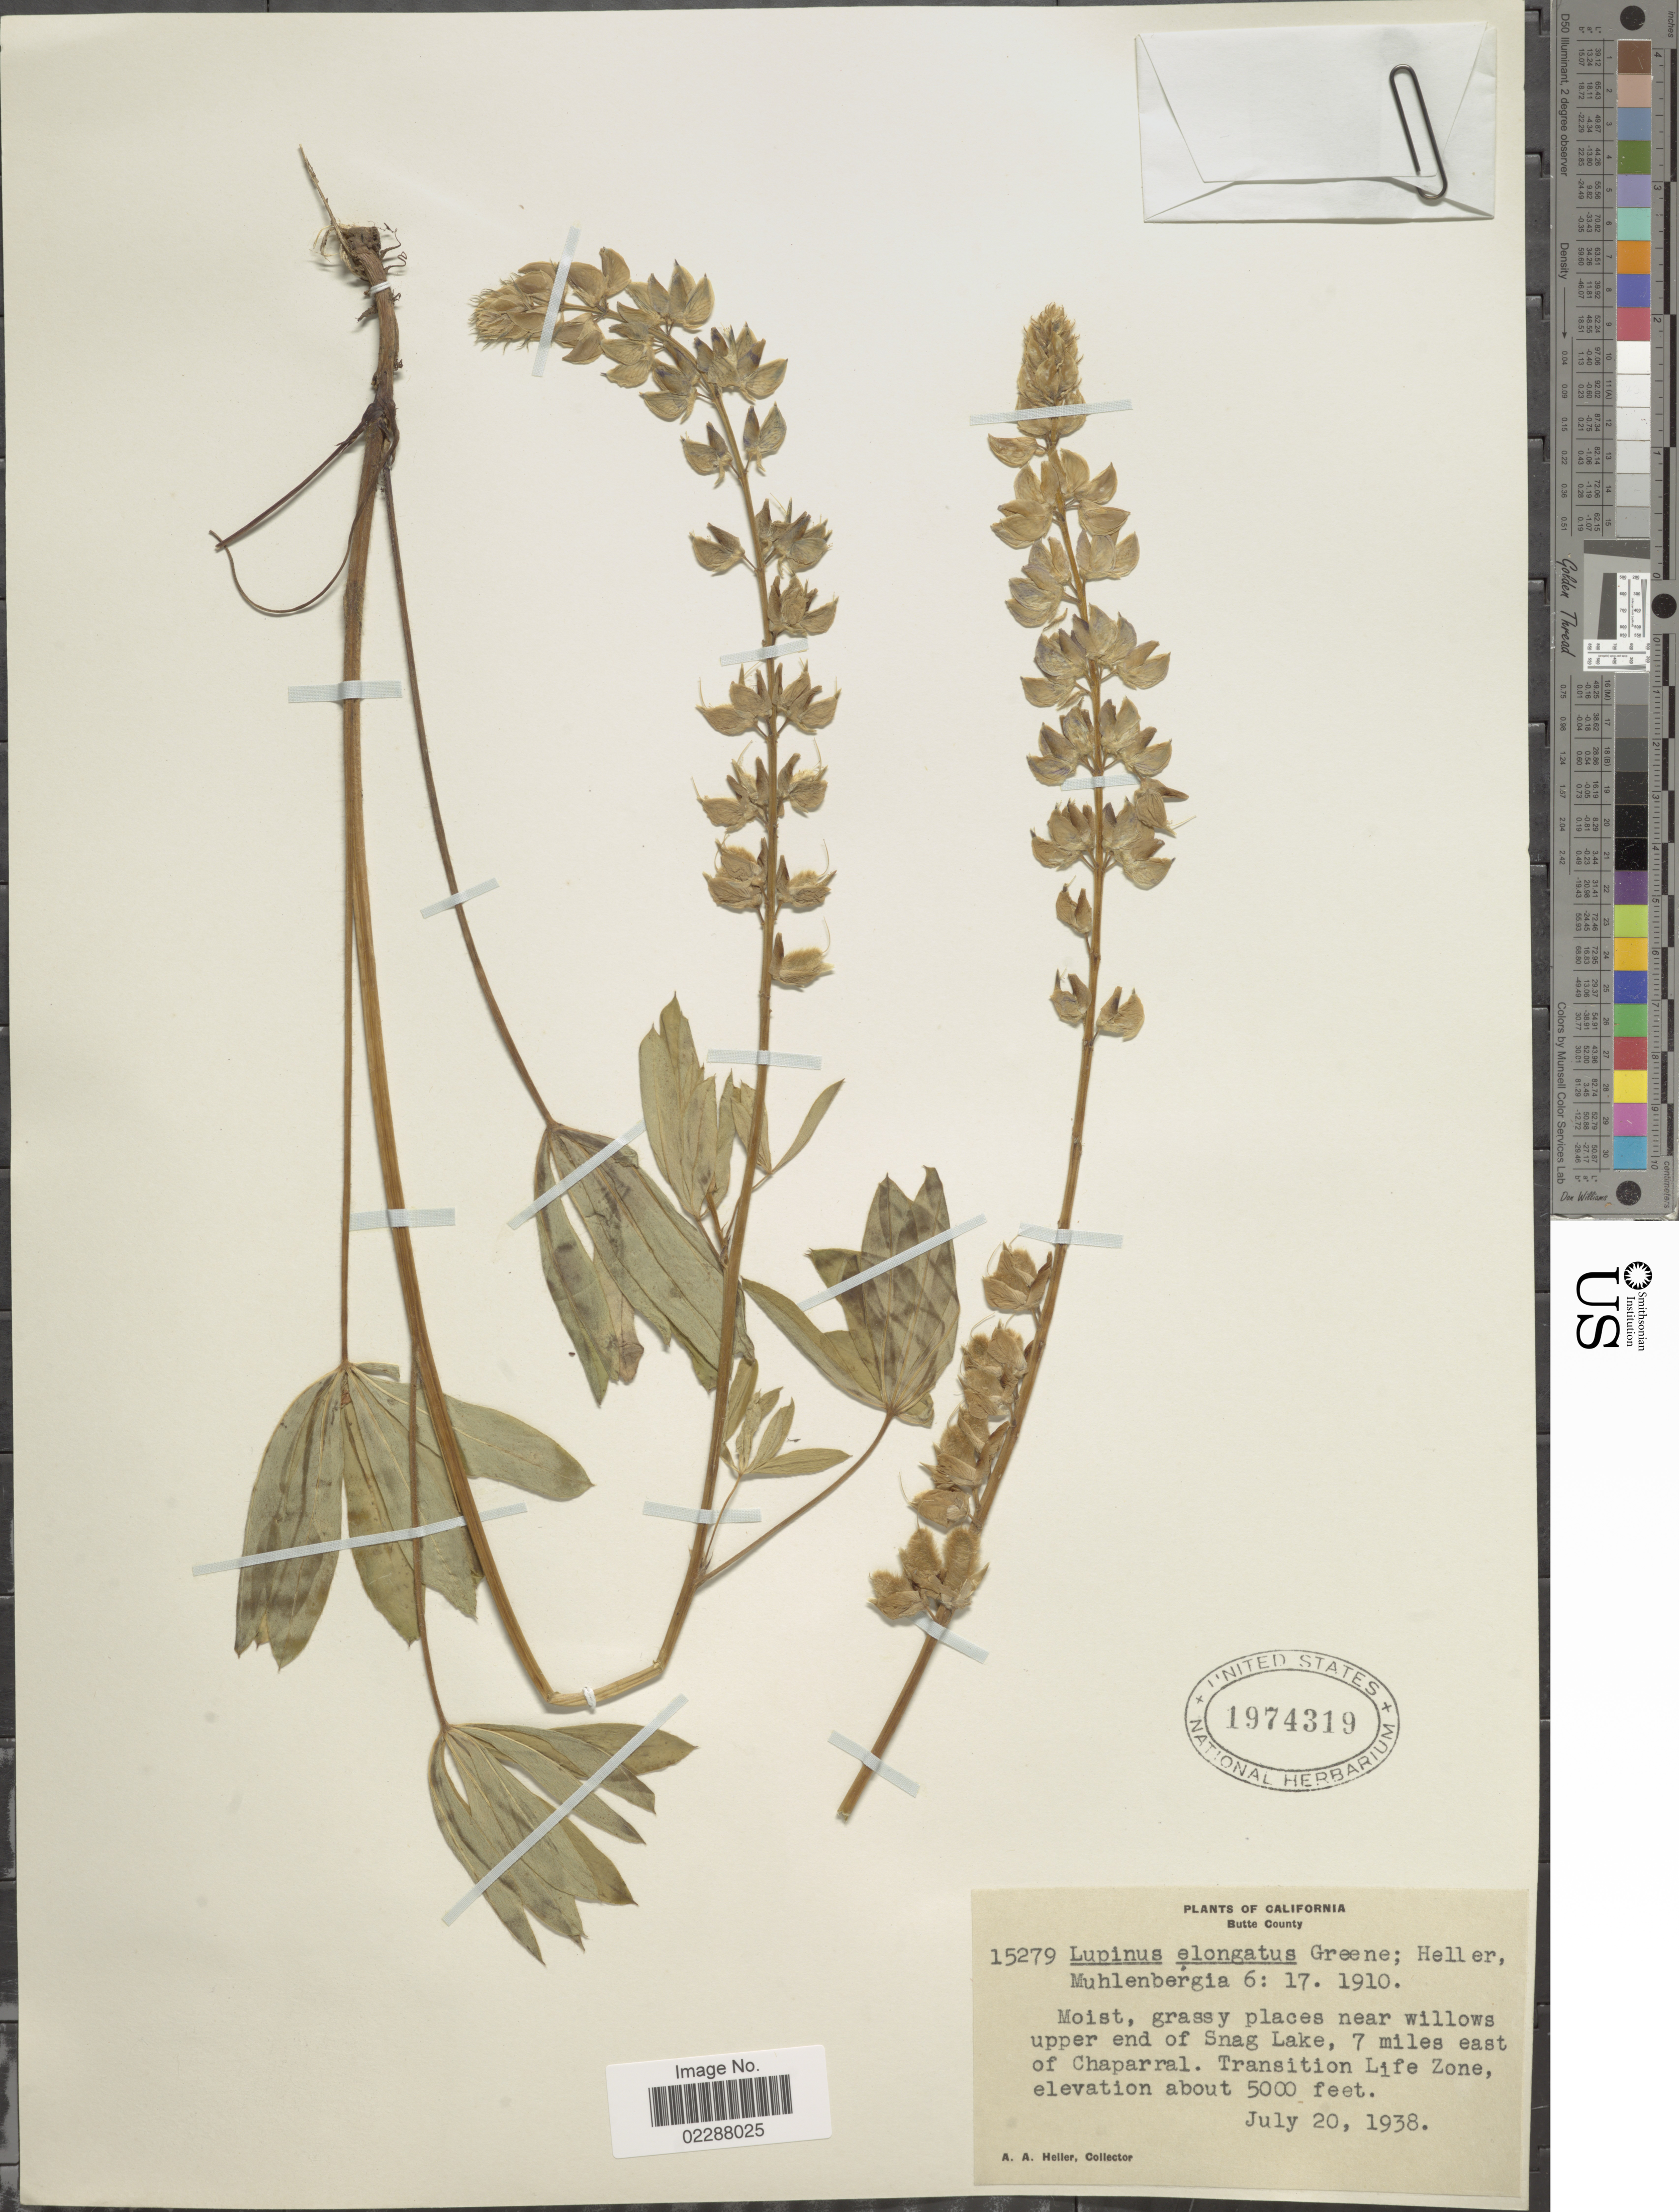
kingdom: Plantae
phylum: Tracheophyta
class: Magnoliopsida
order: Fabales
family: Fabaceae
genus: Lupinus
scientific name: Lupinus superbus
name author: A. Heller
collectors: A. A. Heller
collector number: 15279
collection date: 1938-07-20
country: United States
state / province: California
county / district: Butte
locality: Butte County, Moist, grassy places near willows upper end of Snag Lake, 7 miles east of Chaparral. Transition Life Zone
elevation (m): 1524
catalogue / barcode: US 1974319